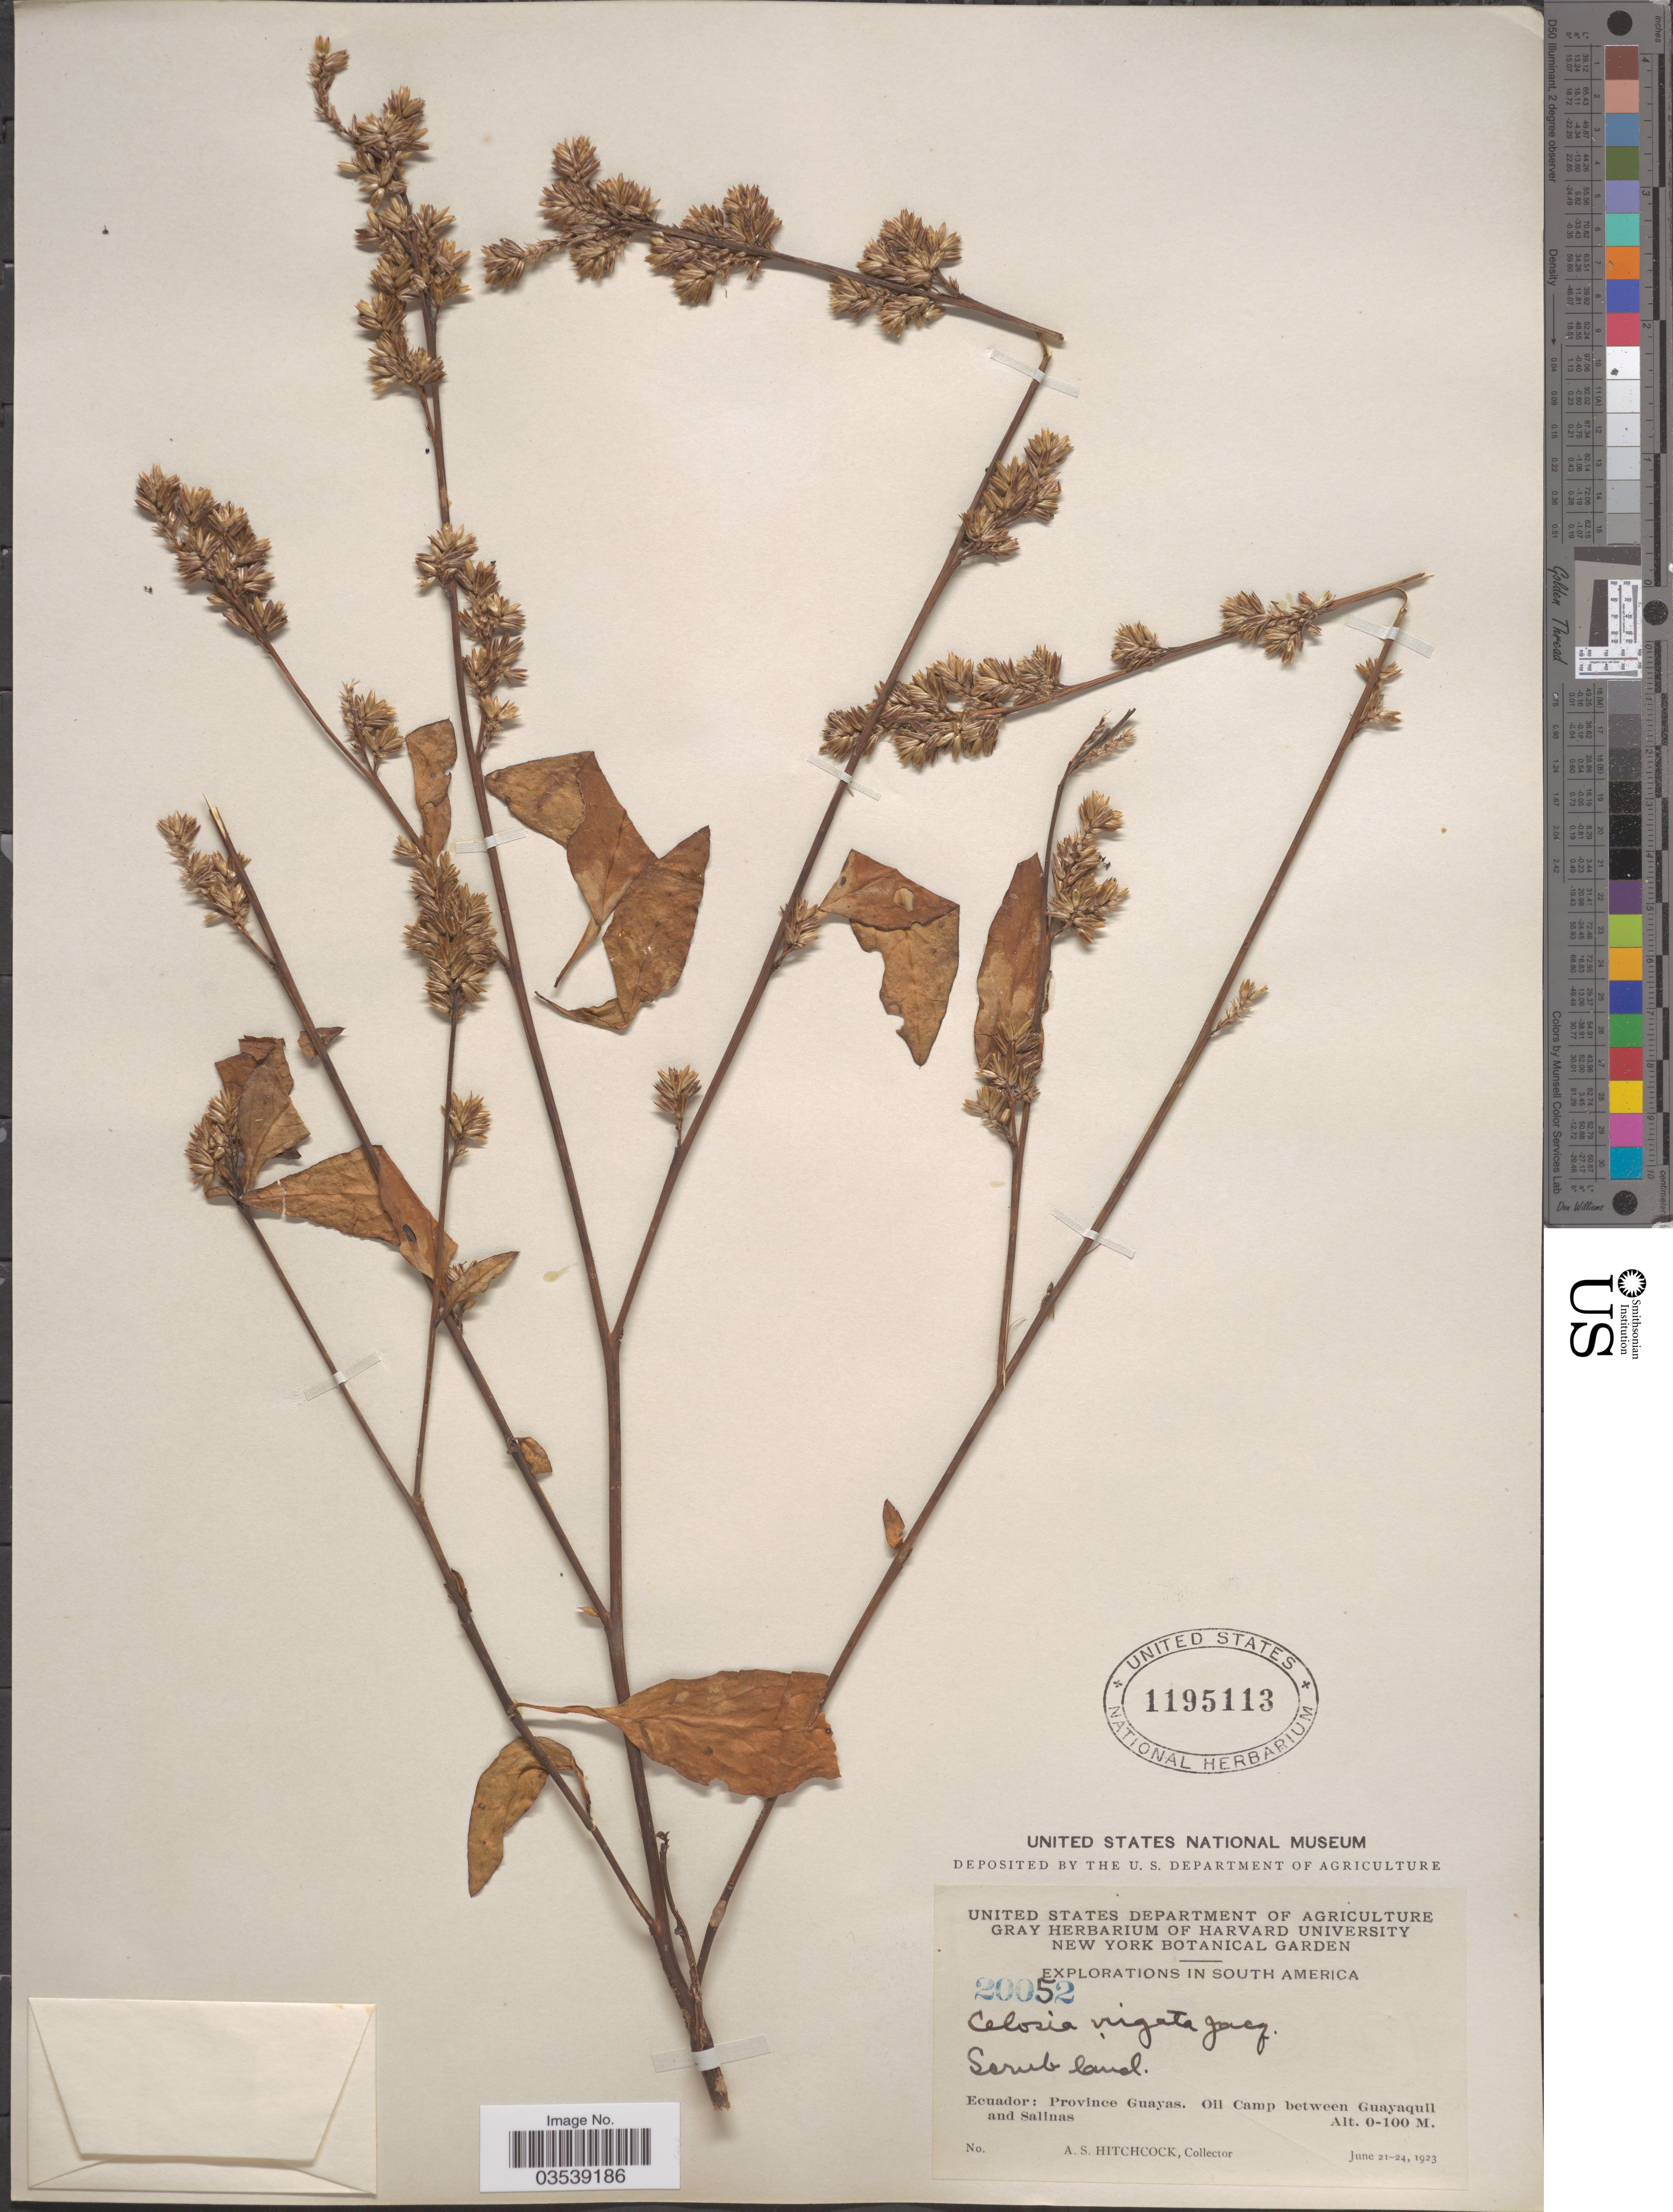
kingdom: Plantae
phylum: Tracheophyta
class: Magnoliopsida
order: Caryophyllales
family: Amaranthaceae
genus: Celosia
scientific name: Celosia virgata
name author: Jacq.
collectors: A. S. Hitchcock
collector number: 20052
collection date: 1923-06-21/1923-06-24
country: Ecuador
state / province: Guayas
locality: Oil Camp between Guayaquil and Salinas.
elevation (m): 0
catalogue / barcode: US 1195113